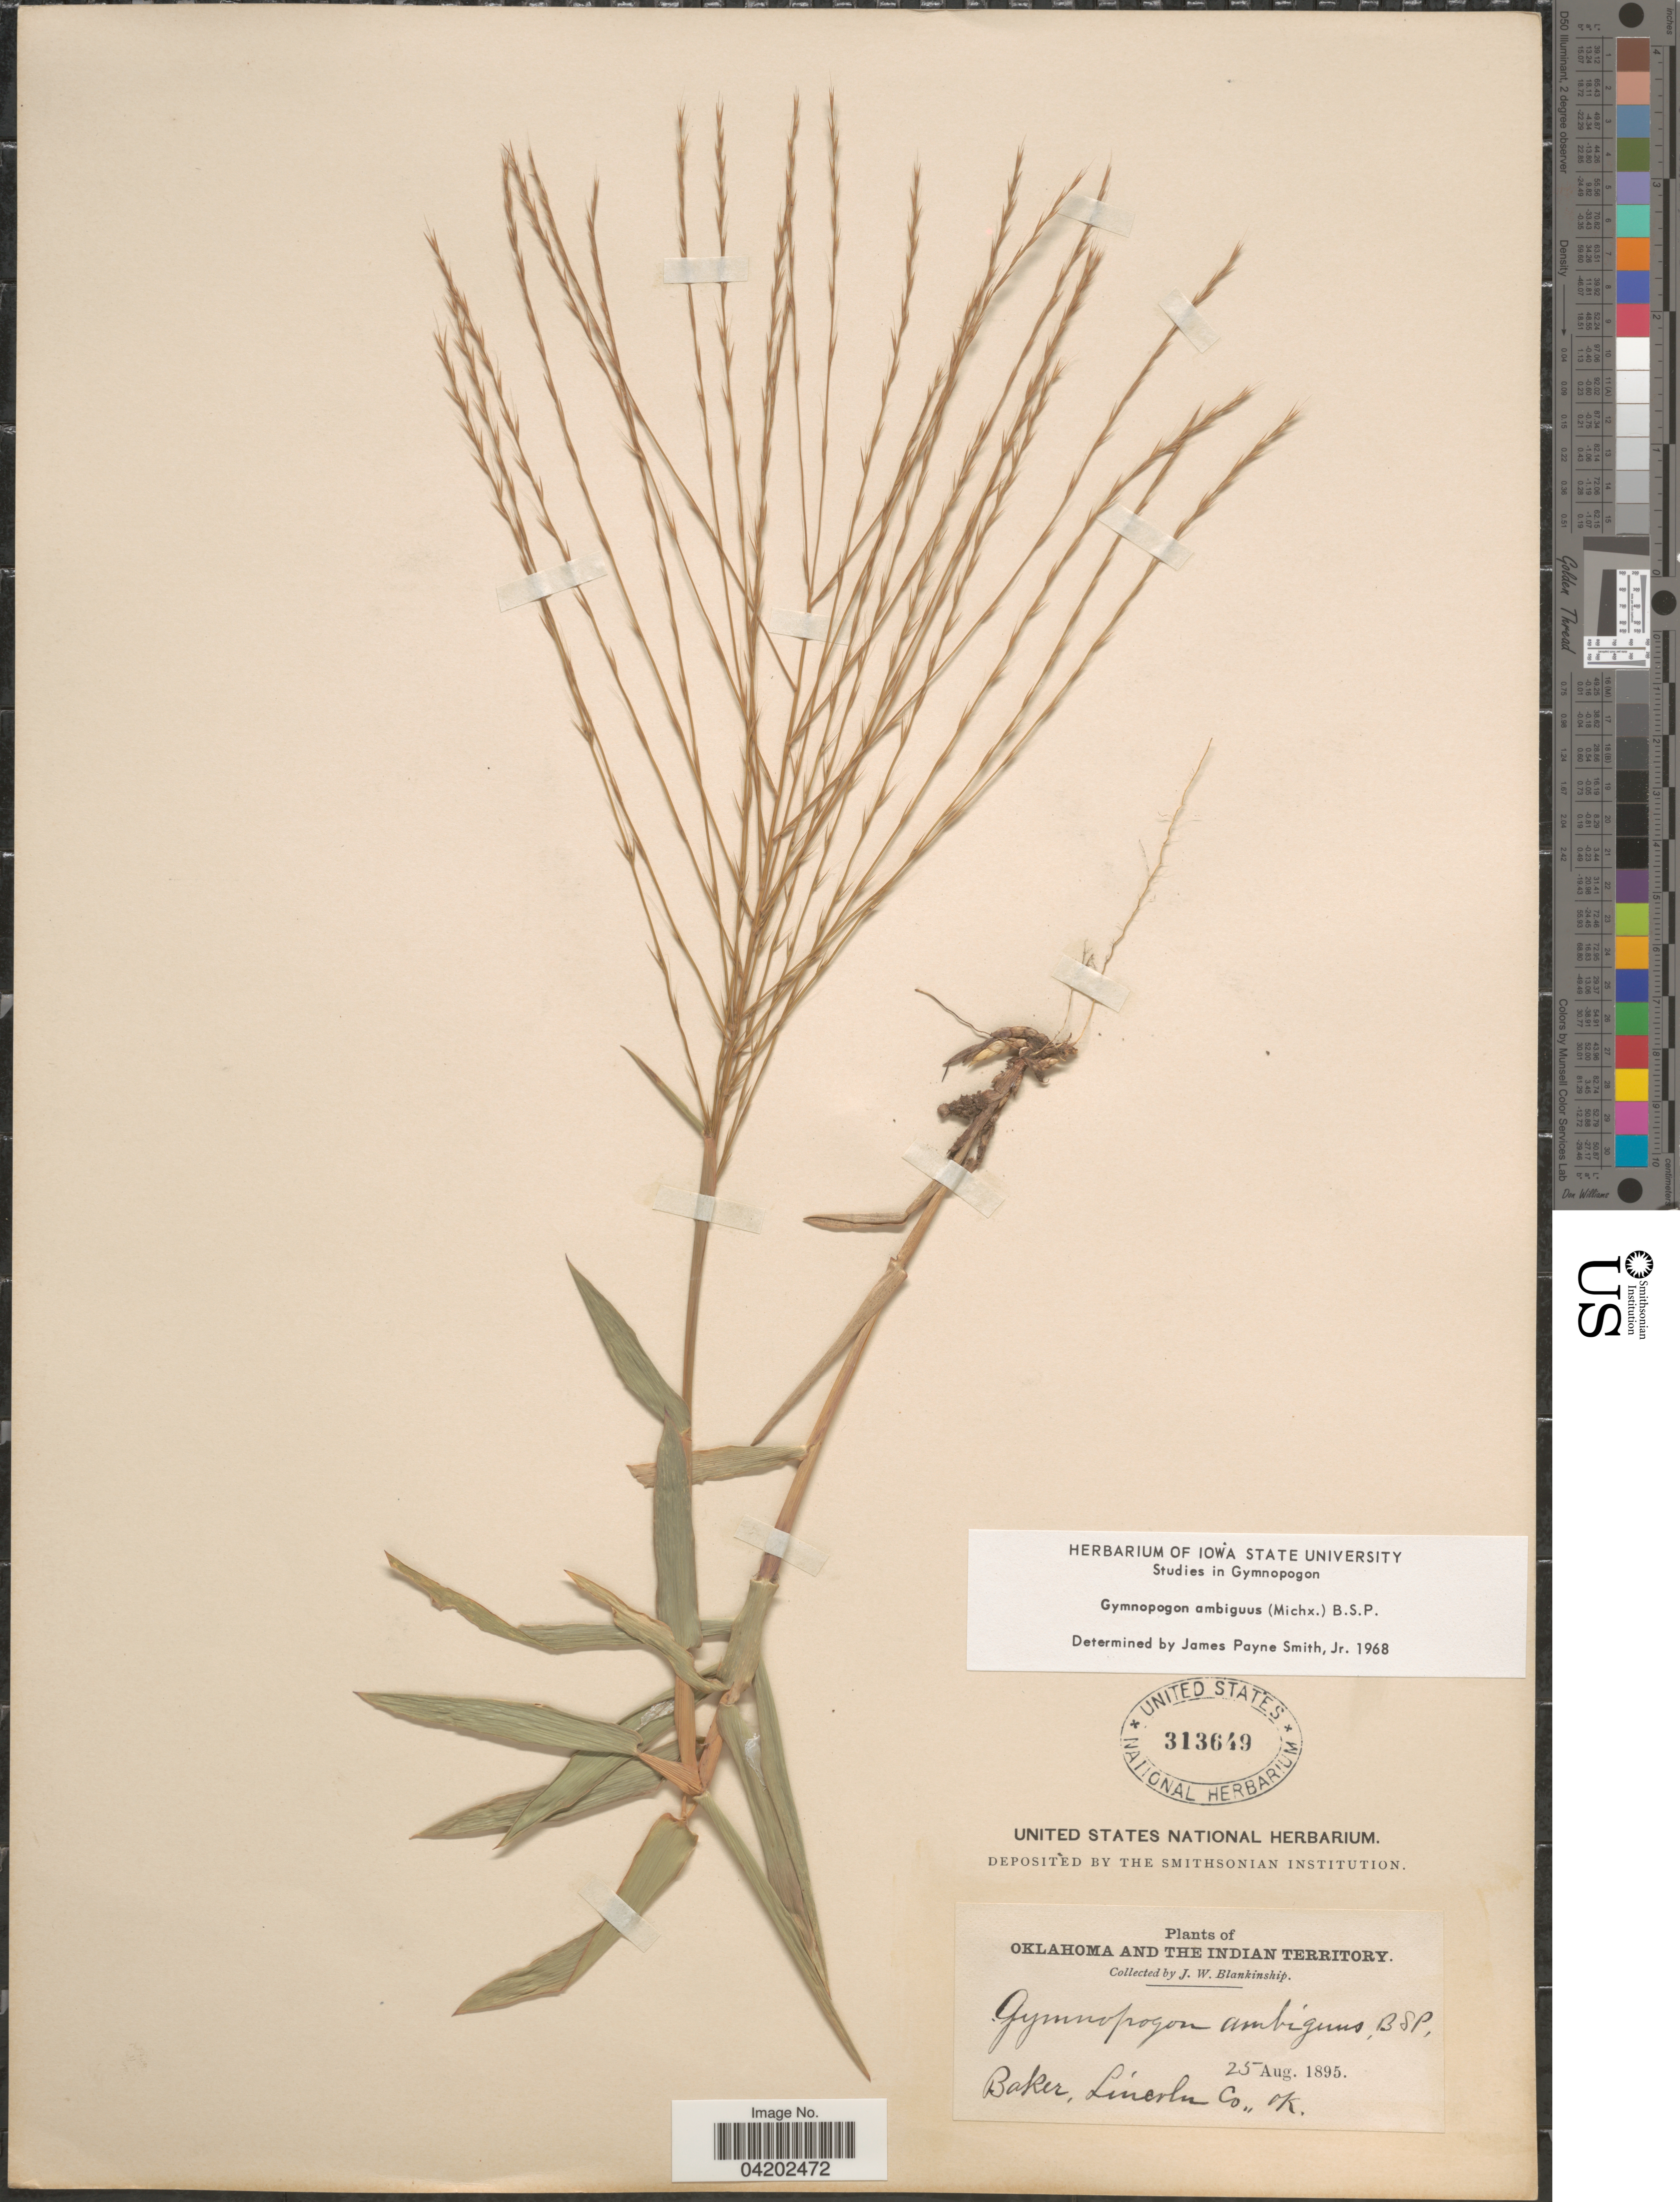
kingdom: Plantae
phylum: Tracheophyta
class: Liliopsida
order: Poales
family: Poaceae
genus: Gymnopogon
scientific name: Gymnopogon ambiguus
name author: (Michx.) Britton, Stearns & Poggenb.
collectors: J. W. Blankinship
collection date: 1895-08-25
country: United States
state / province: Oklahoma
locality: Indian Territory. Baker, Lincoln Co.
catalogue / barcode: US 313649